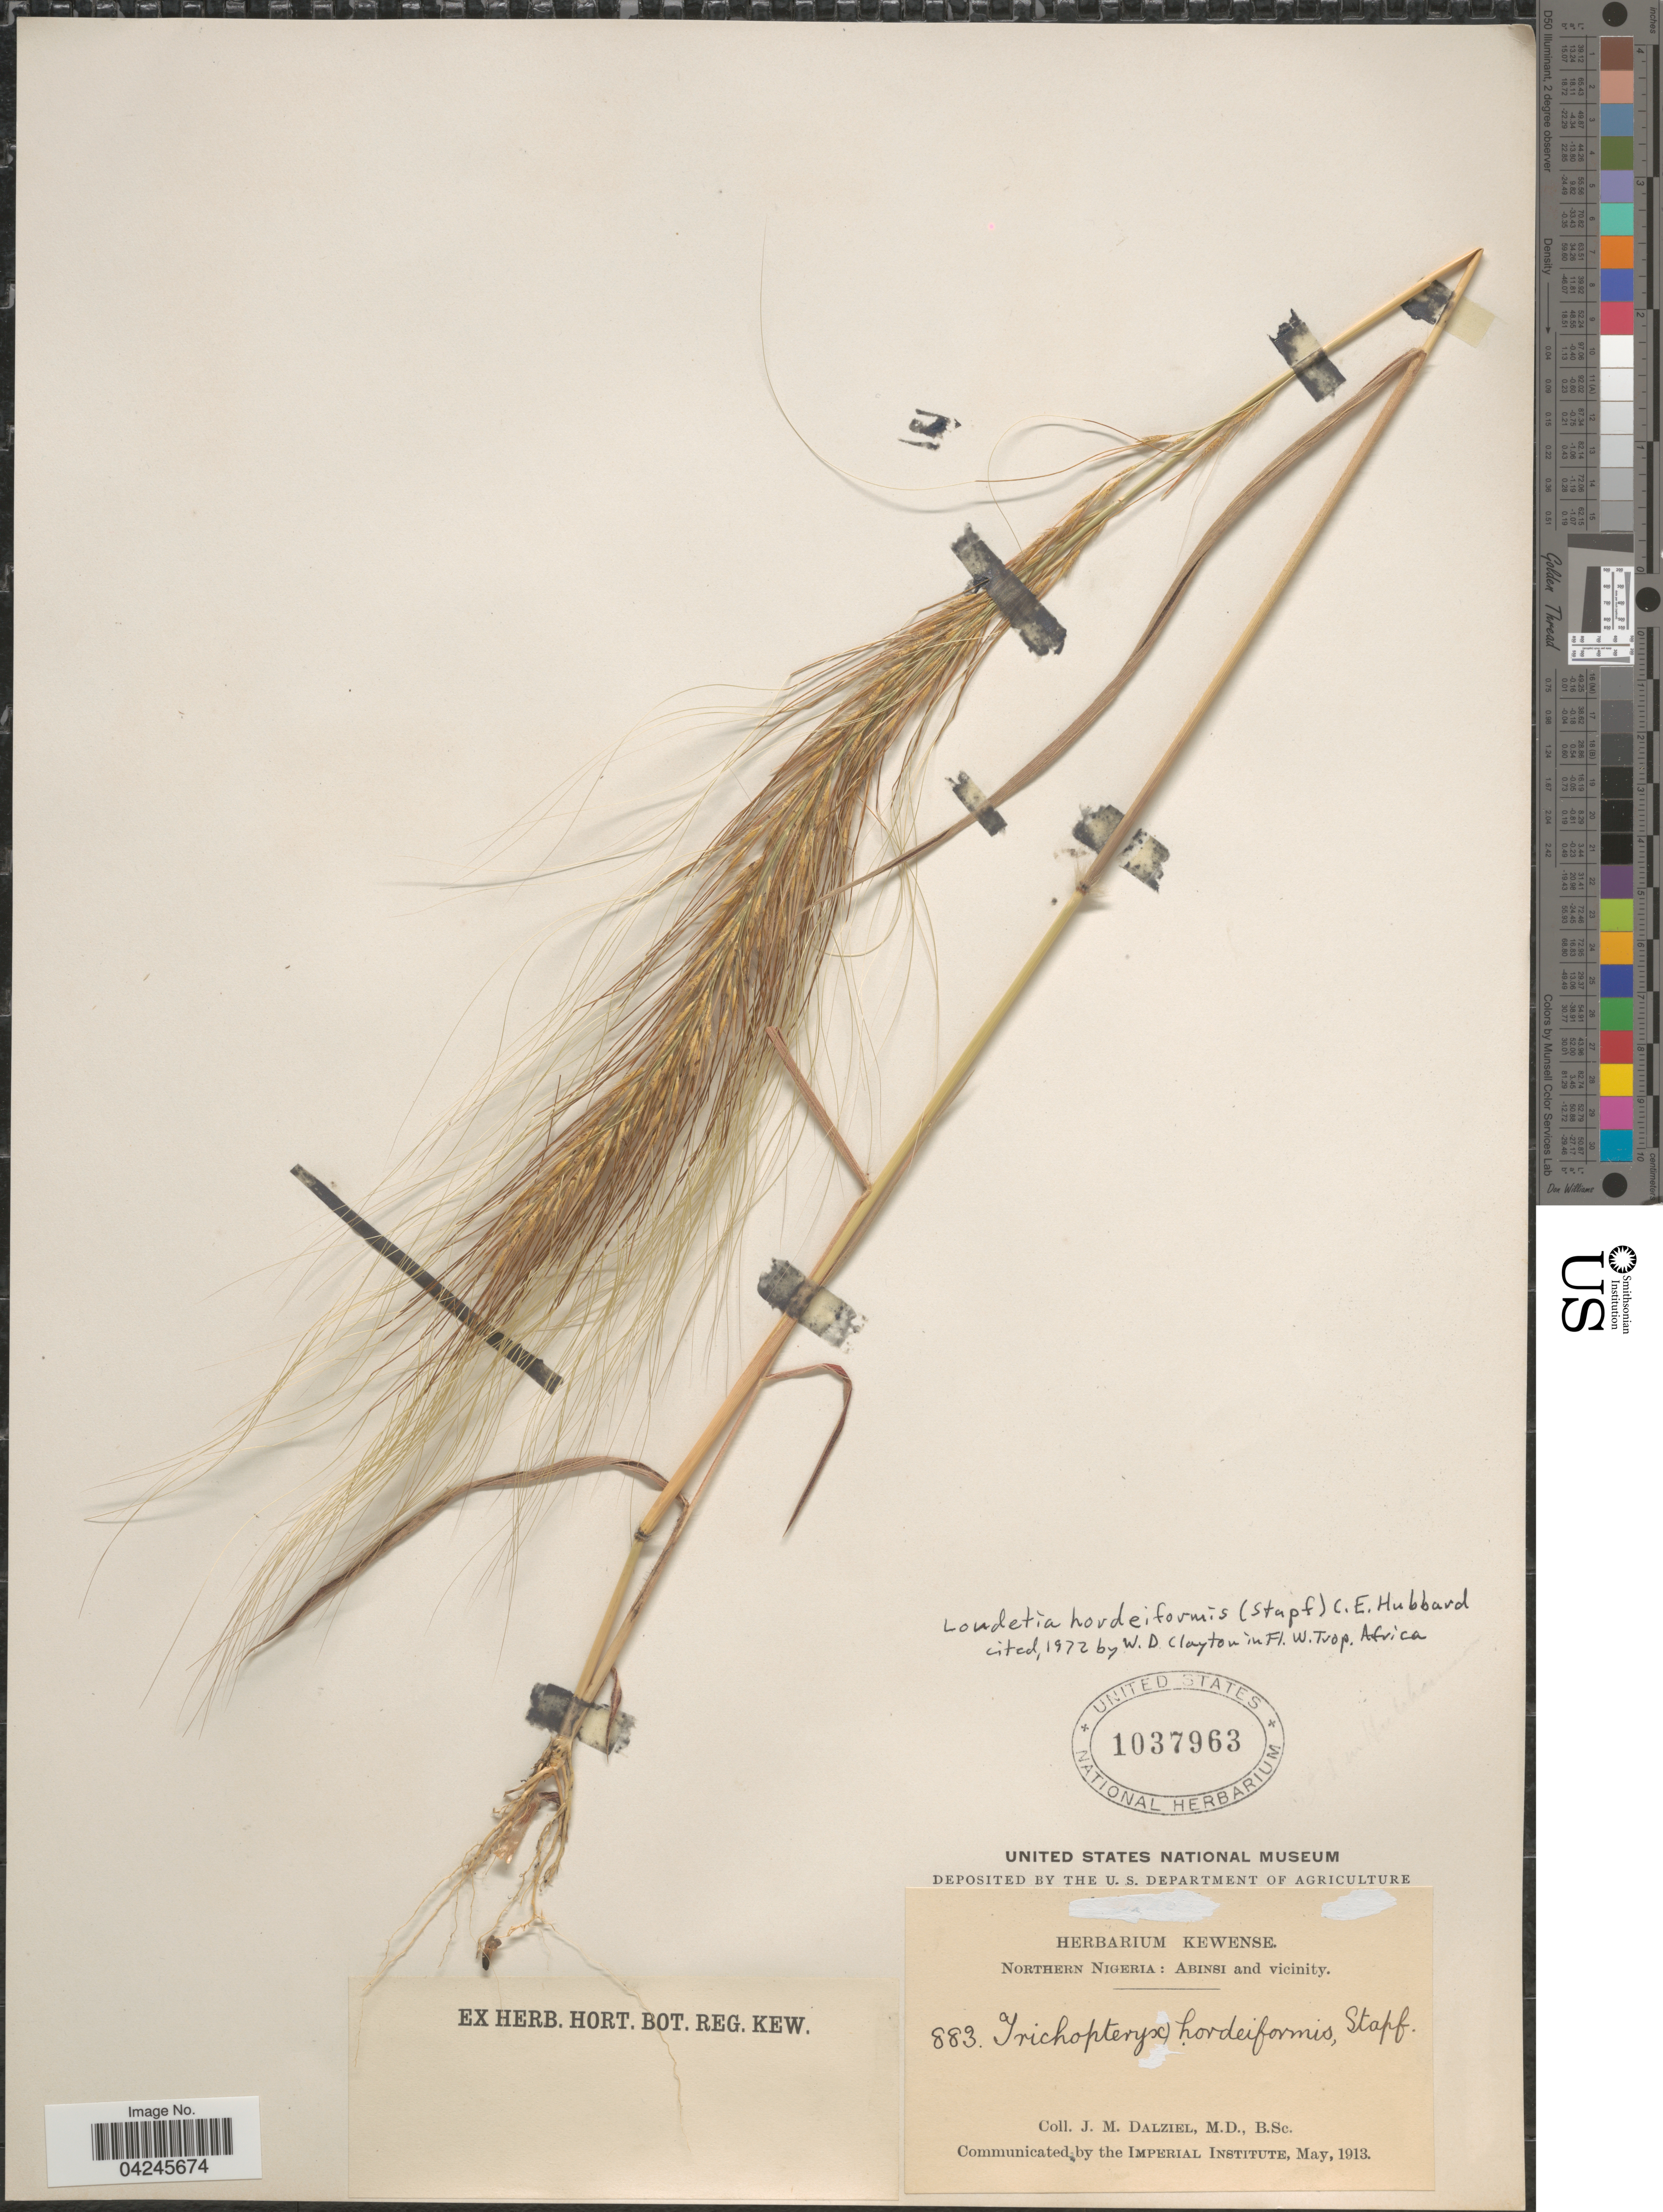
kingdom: Plantae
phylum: Tracheophyta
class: Liliopsida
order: Poales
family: Poaceae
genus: Loudetia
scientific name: Loudetia hordeiformis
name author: (Stapf) C. E. Hubb.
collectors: J. Dalziel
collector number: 883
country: Nigeria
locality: Northern Nigeria: Abinsi and vicinity.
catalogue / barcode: US 1037963